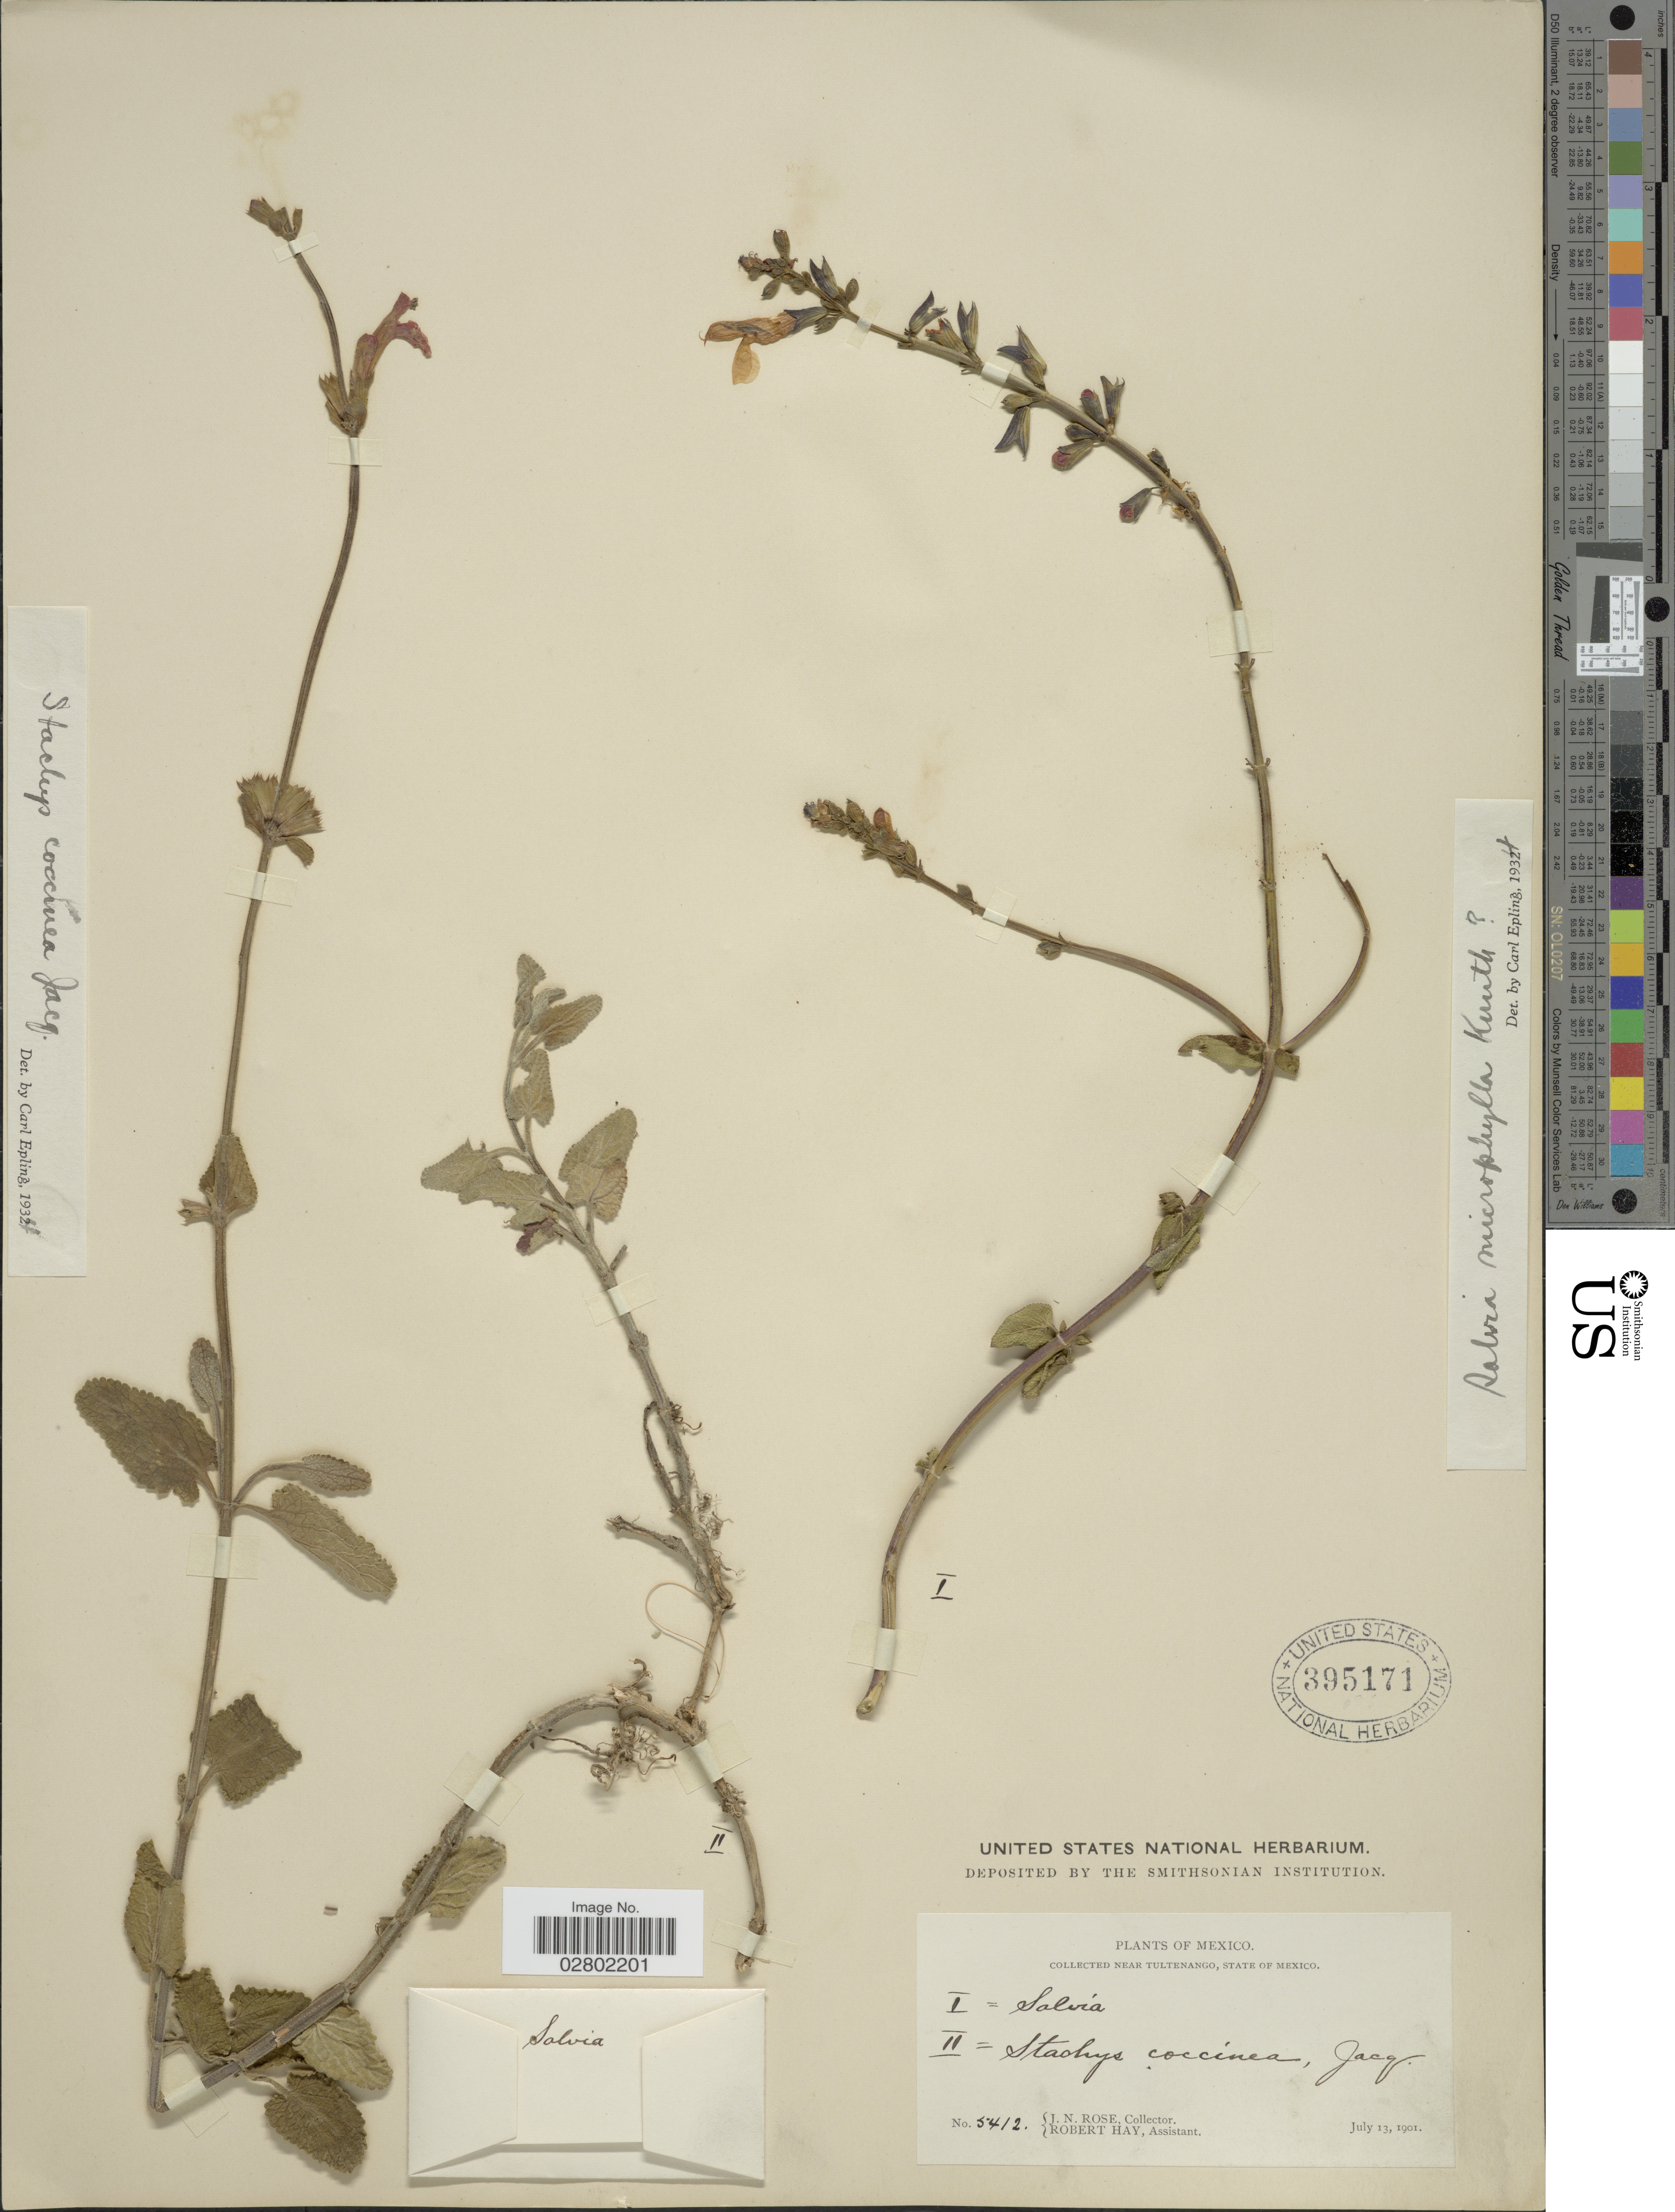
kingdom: Plantae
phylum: Tracheophyta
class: Magnoliopsida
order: Lamiales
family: Lamiaceae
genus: Salvia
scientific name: Salvia microphylla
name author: Kunth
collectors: J. N. Rose & R. Hay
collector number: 5412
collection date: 1901-07-13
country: Mexico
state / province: México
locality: Near Tultenango.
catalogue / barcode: US 395171